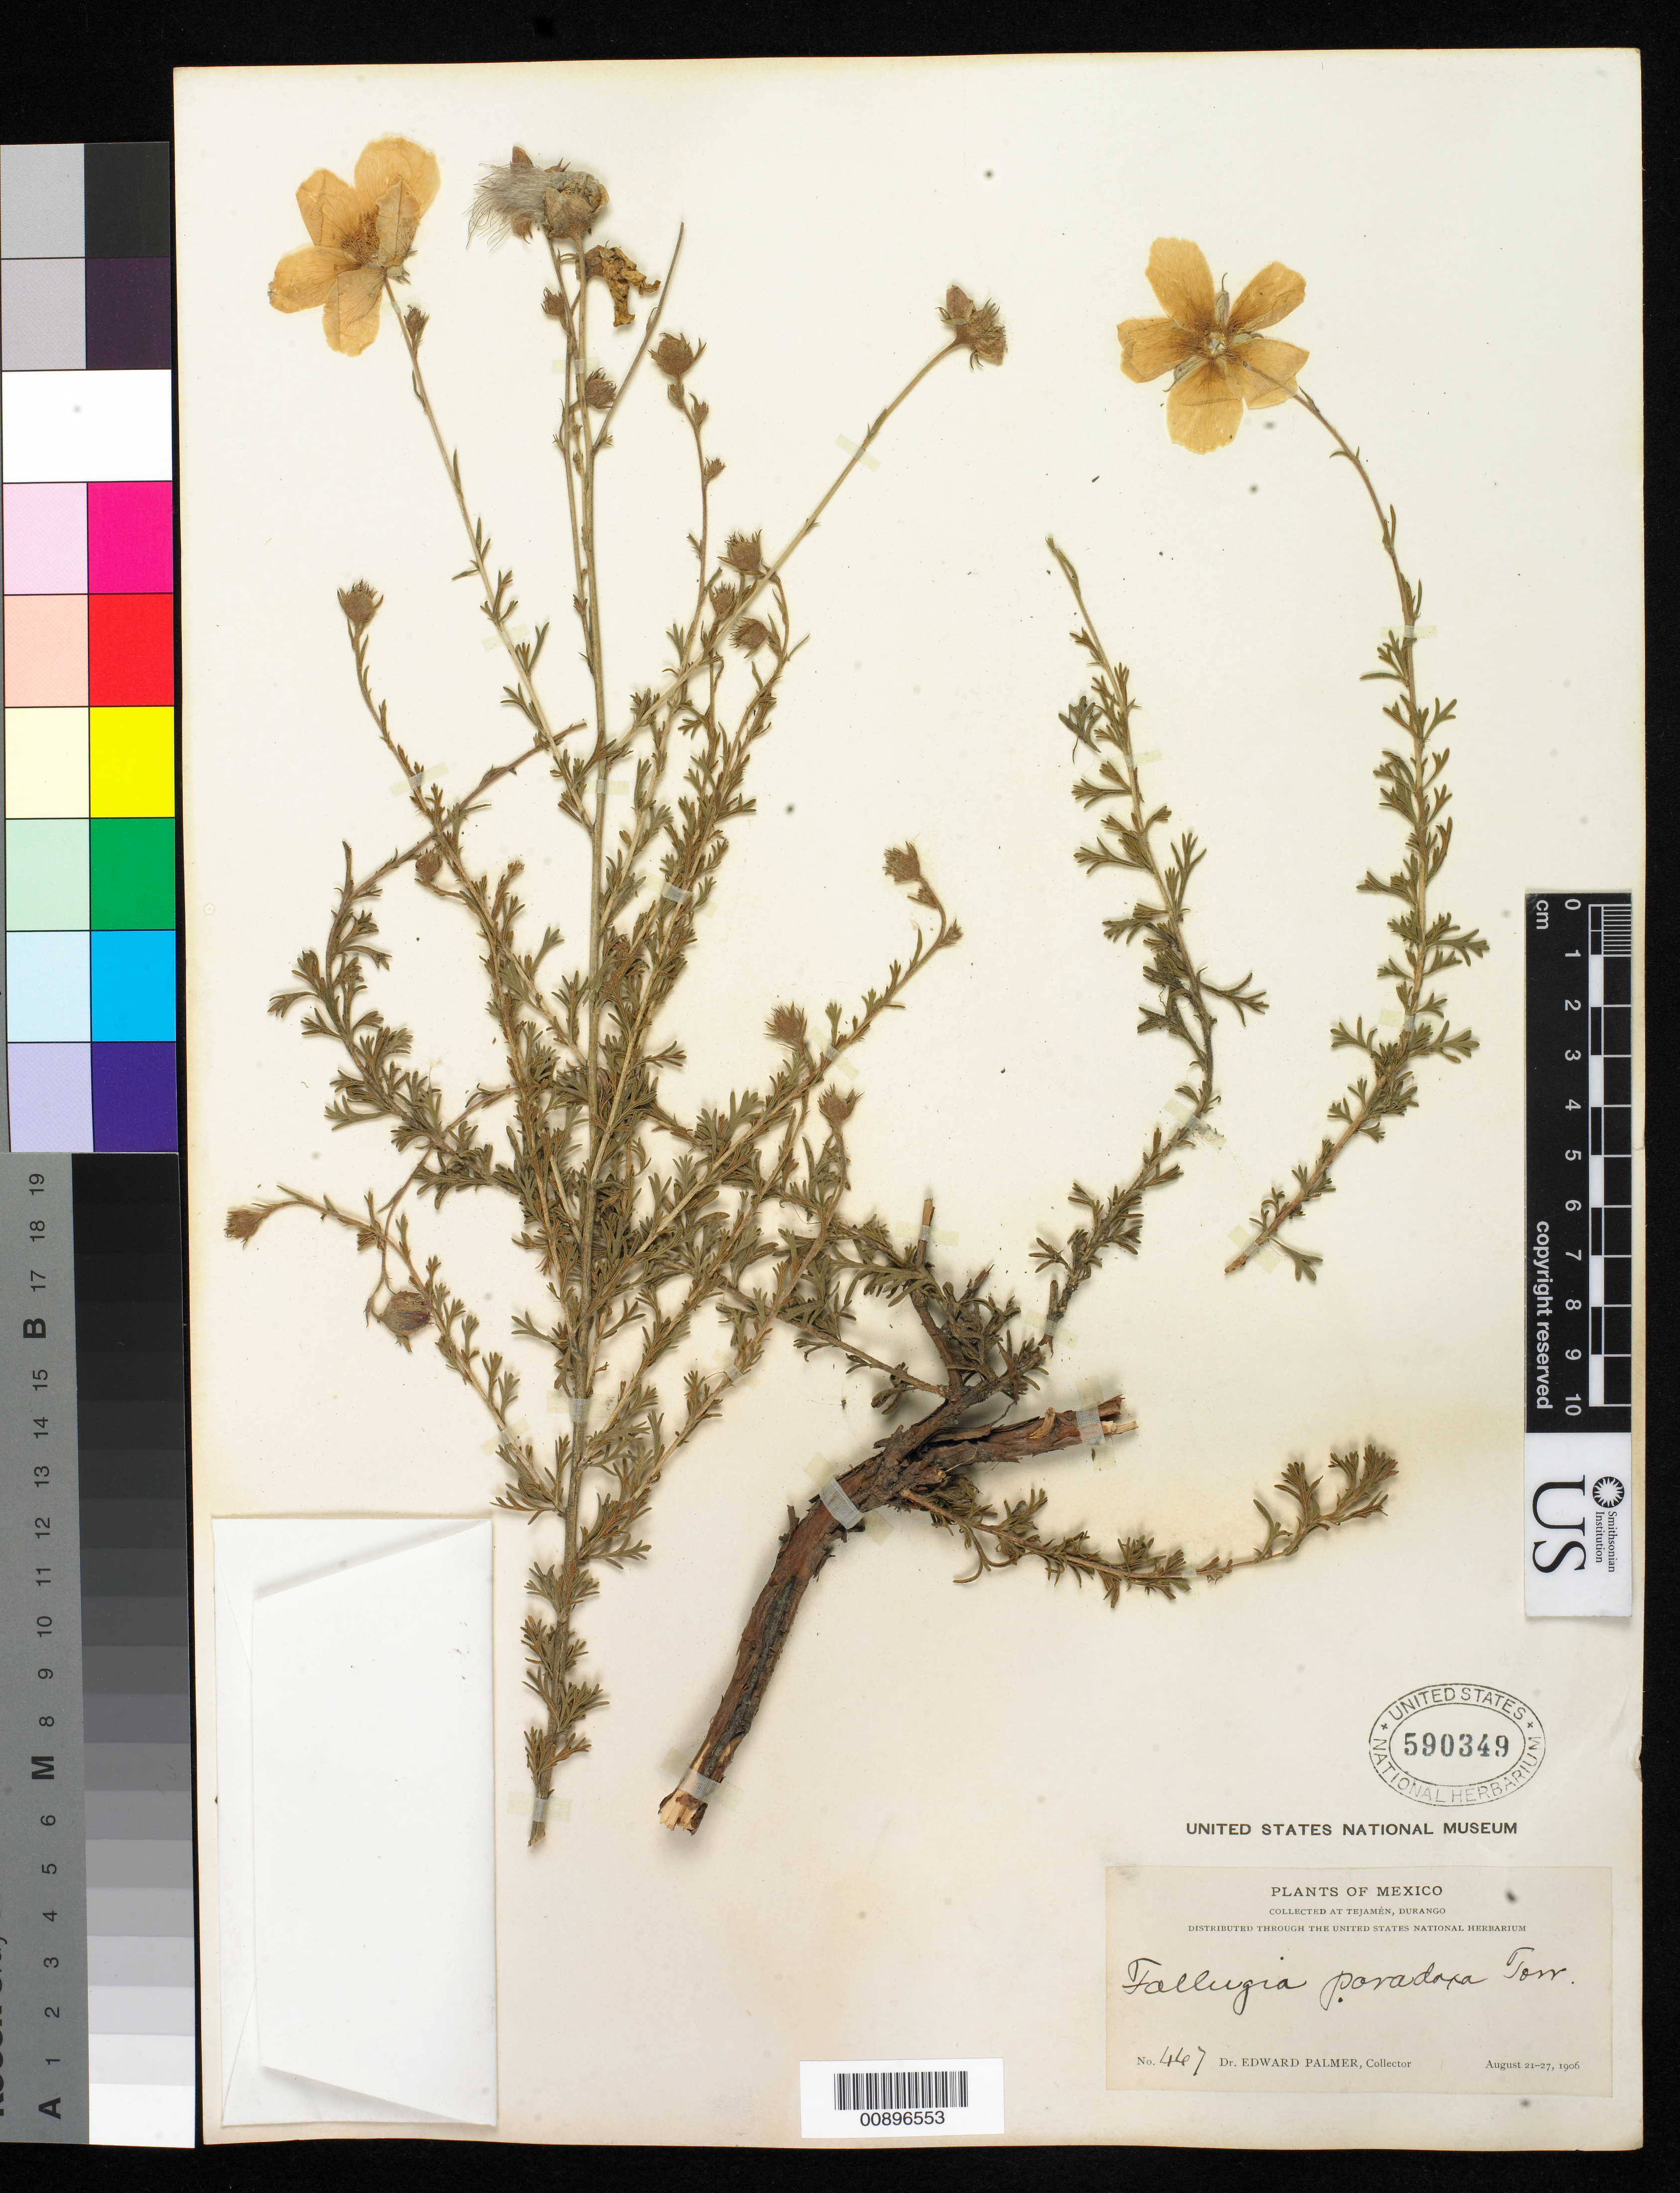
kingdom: Plantae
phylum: Tracheophyta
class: Magnoliopsida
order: Rosales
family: Rosaceae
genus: Fallugia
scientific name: Fallugia paradoxa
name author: (D. Don ex Tilloch & T. Taylor) Endl. ex Torr.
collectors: E. Palmer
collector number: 467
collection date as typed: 21 Aug 1906 to 27 Aug 1906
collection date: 1906-08-21/1906-08-27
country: Mexico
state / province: Durango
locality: Tejamén, Durango.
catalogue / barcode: US 590349